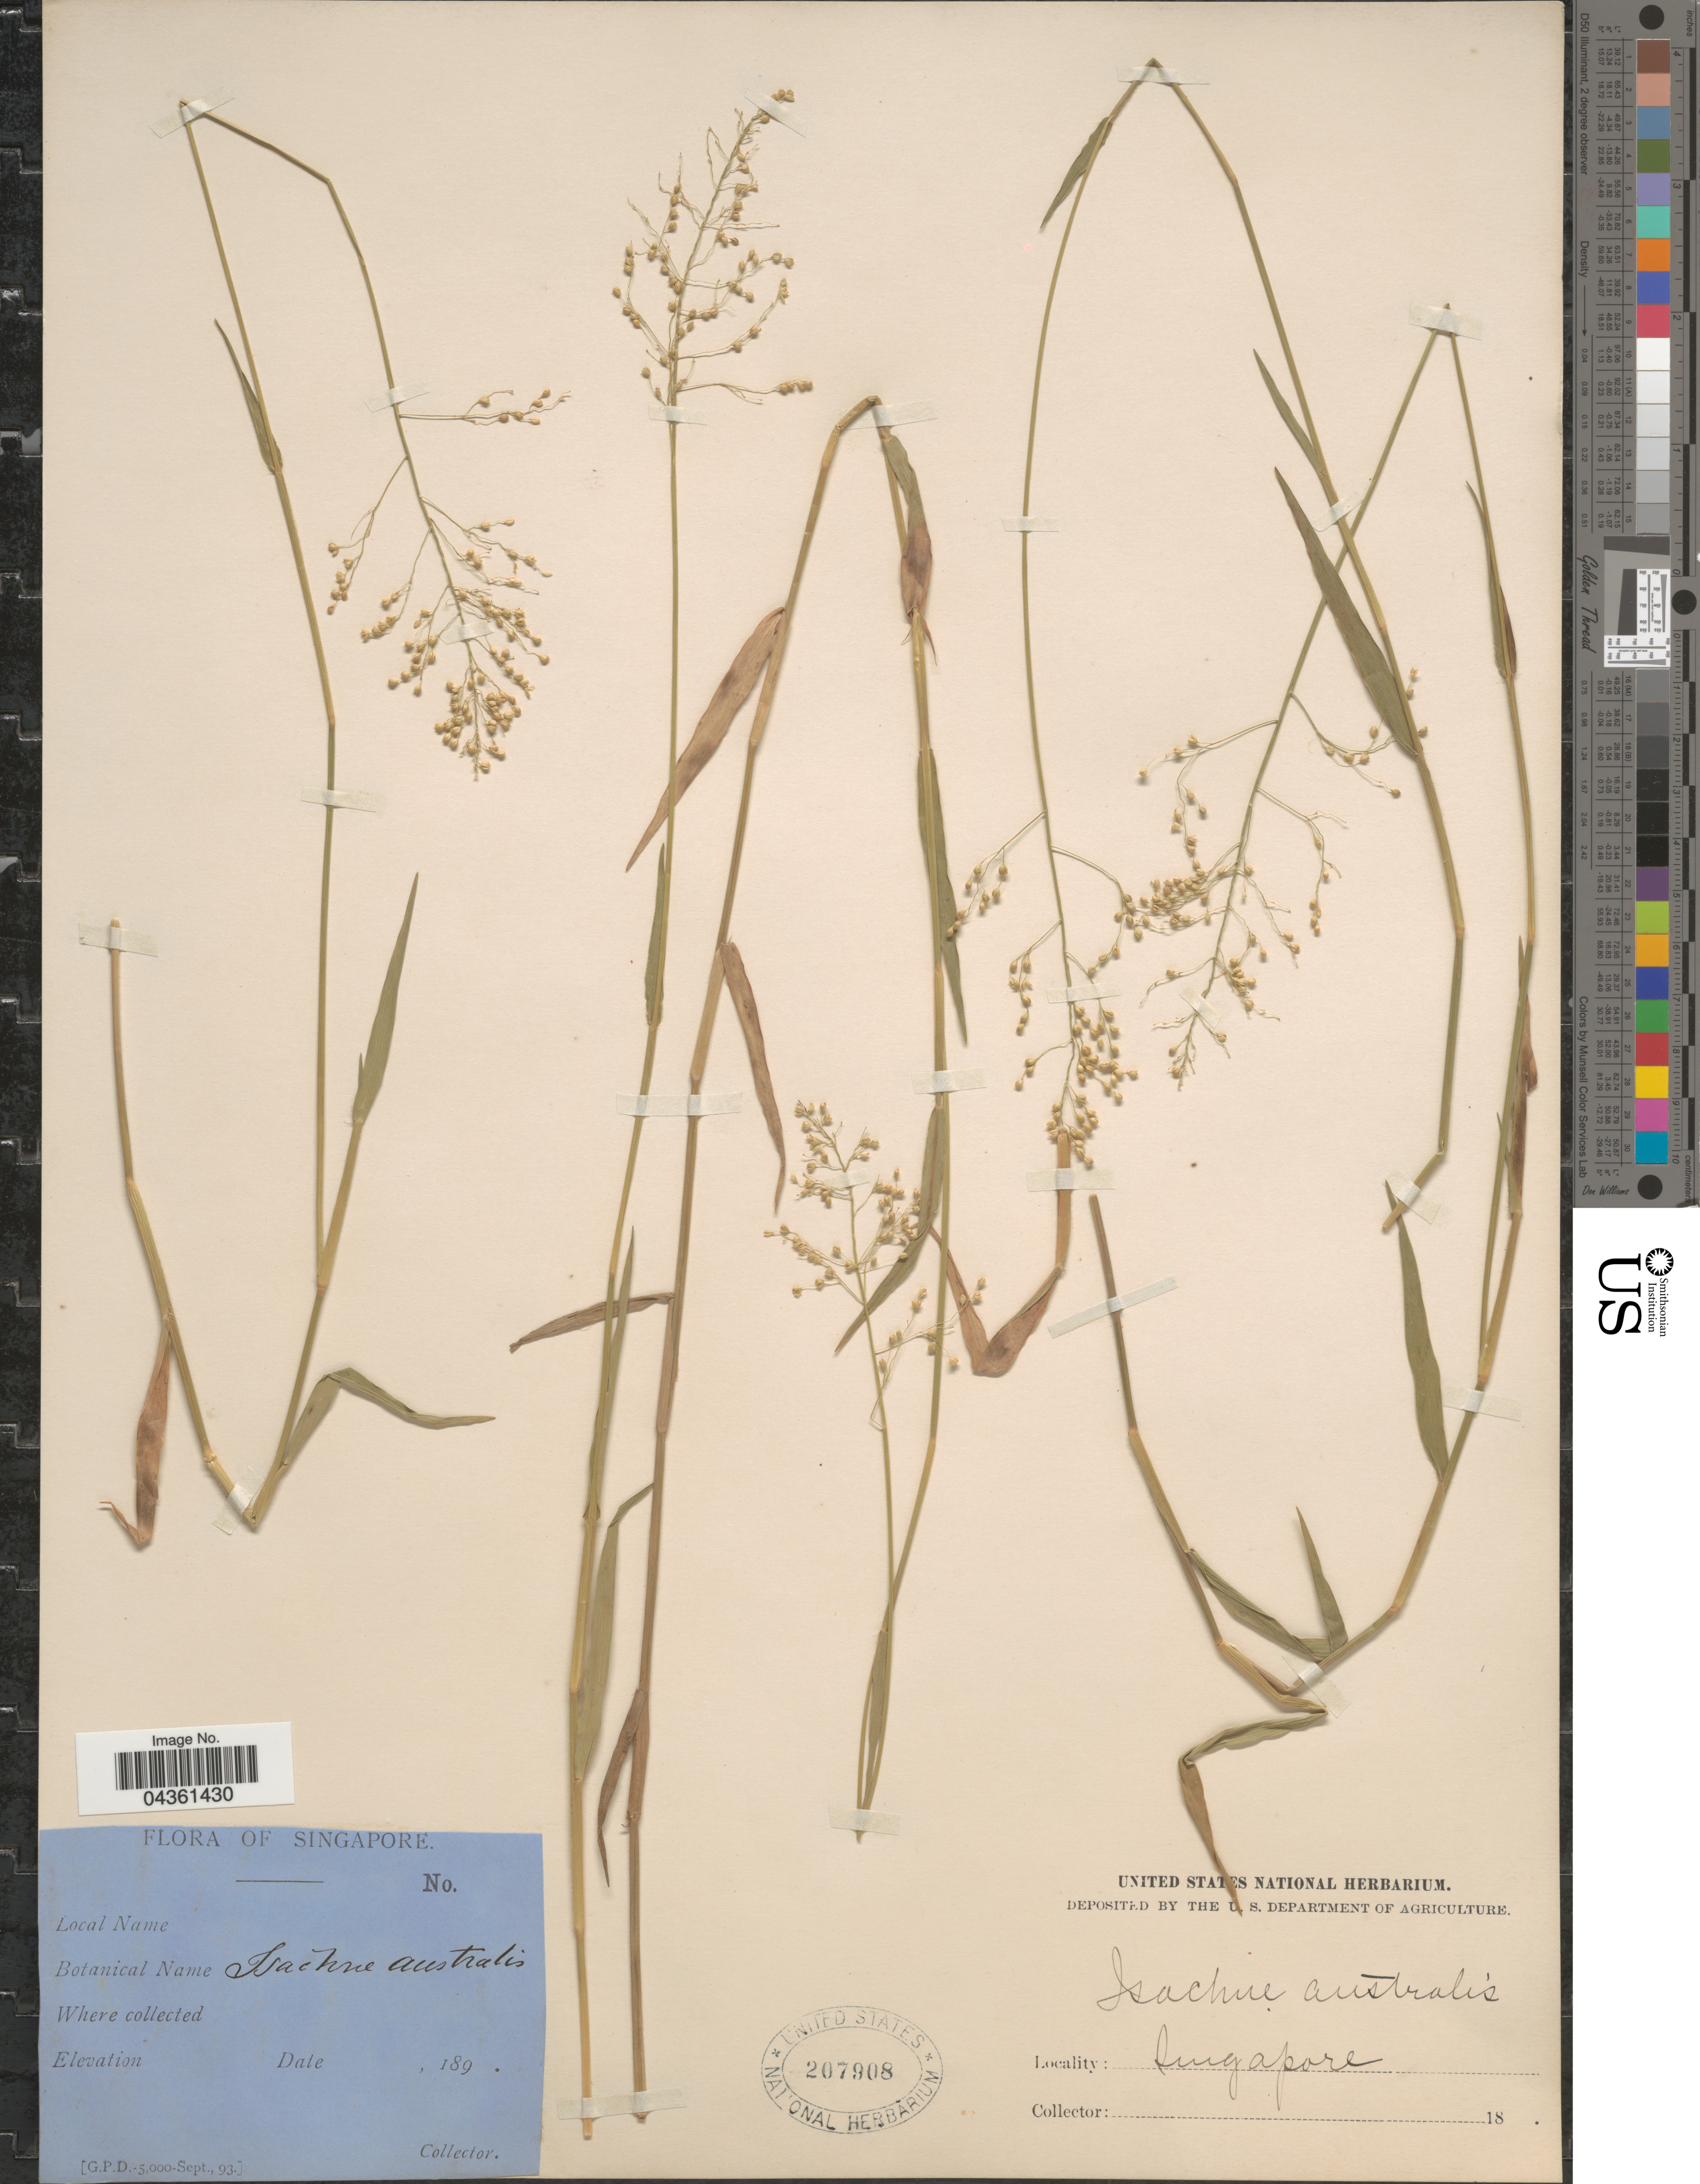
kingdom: Plantae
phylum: Tracheophyta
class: Liliopsida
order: Poales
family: Poaceae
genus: Isachne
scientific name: Isachne globosa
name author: (Thunb.) Kuntze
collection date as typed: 189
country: Singapore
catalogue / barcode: US 207908